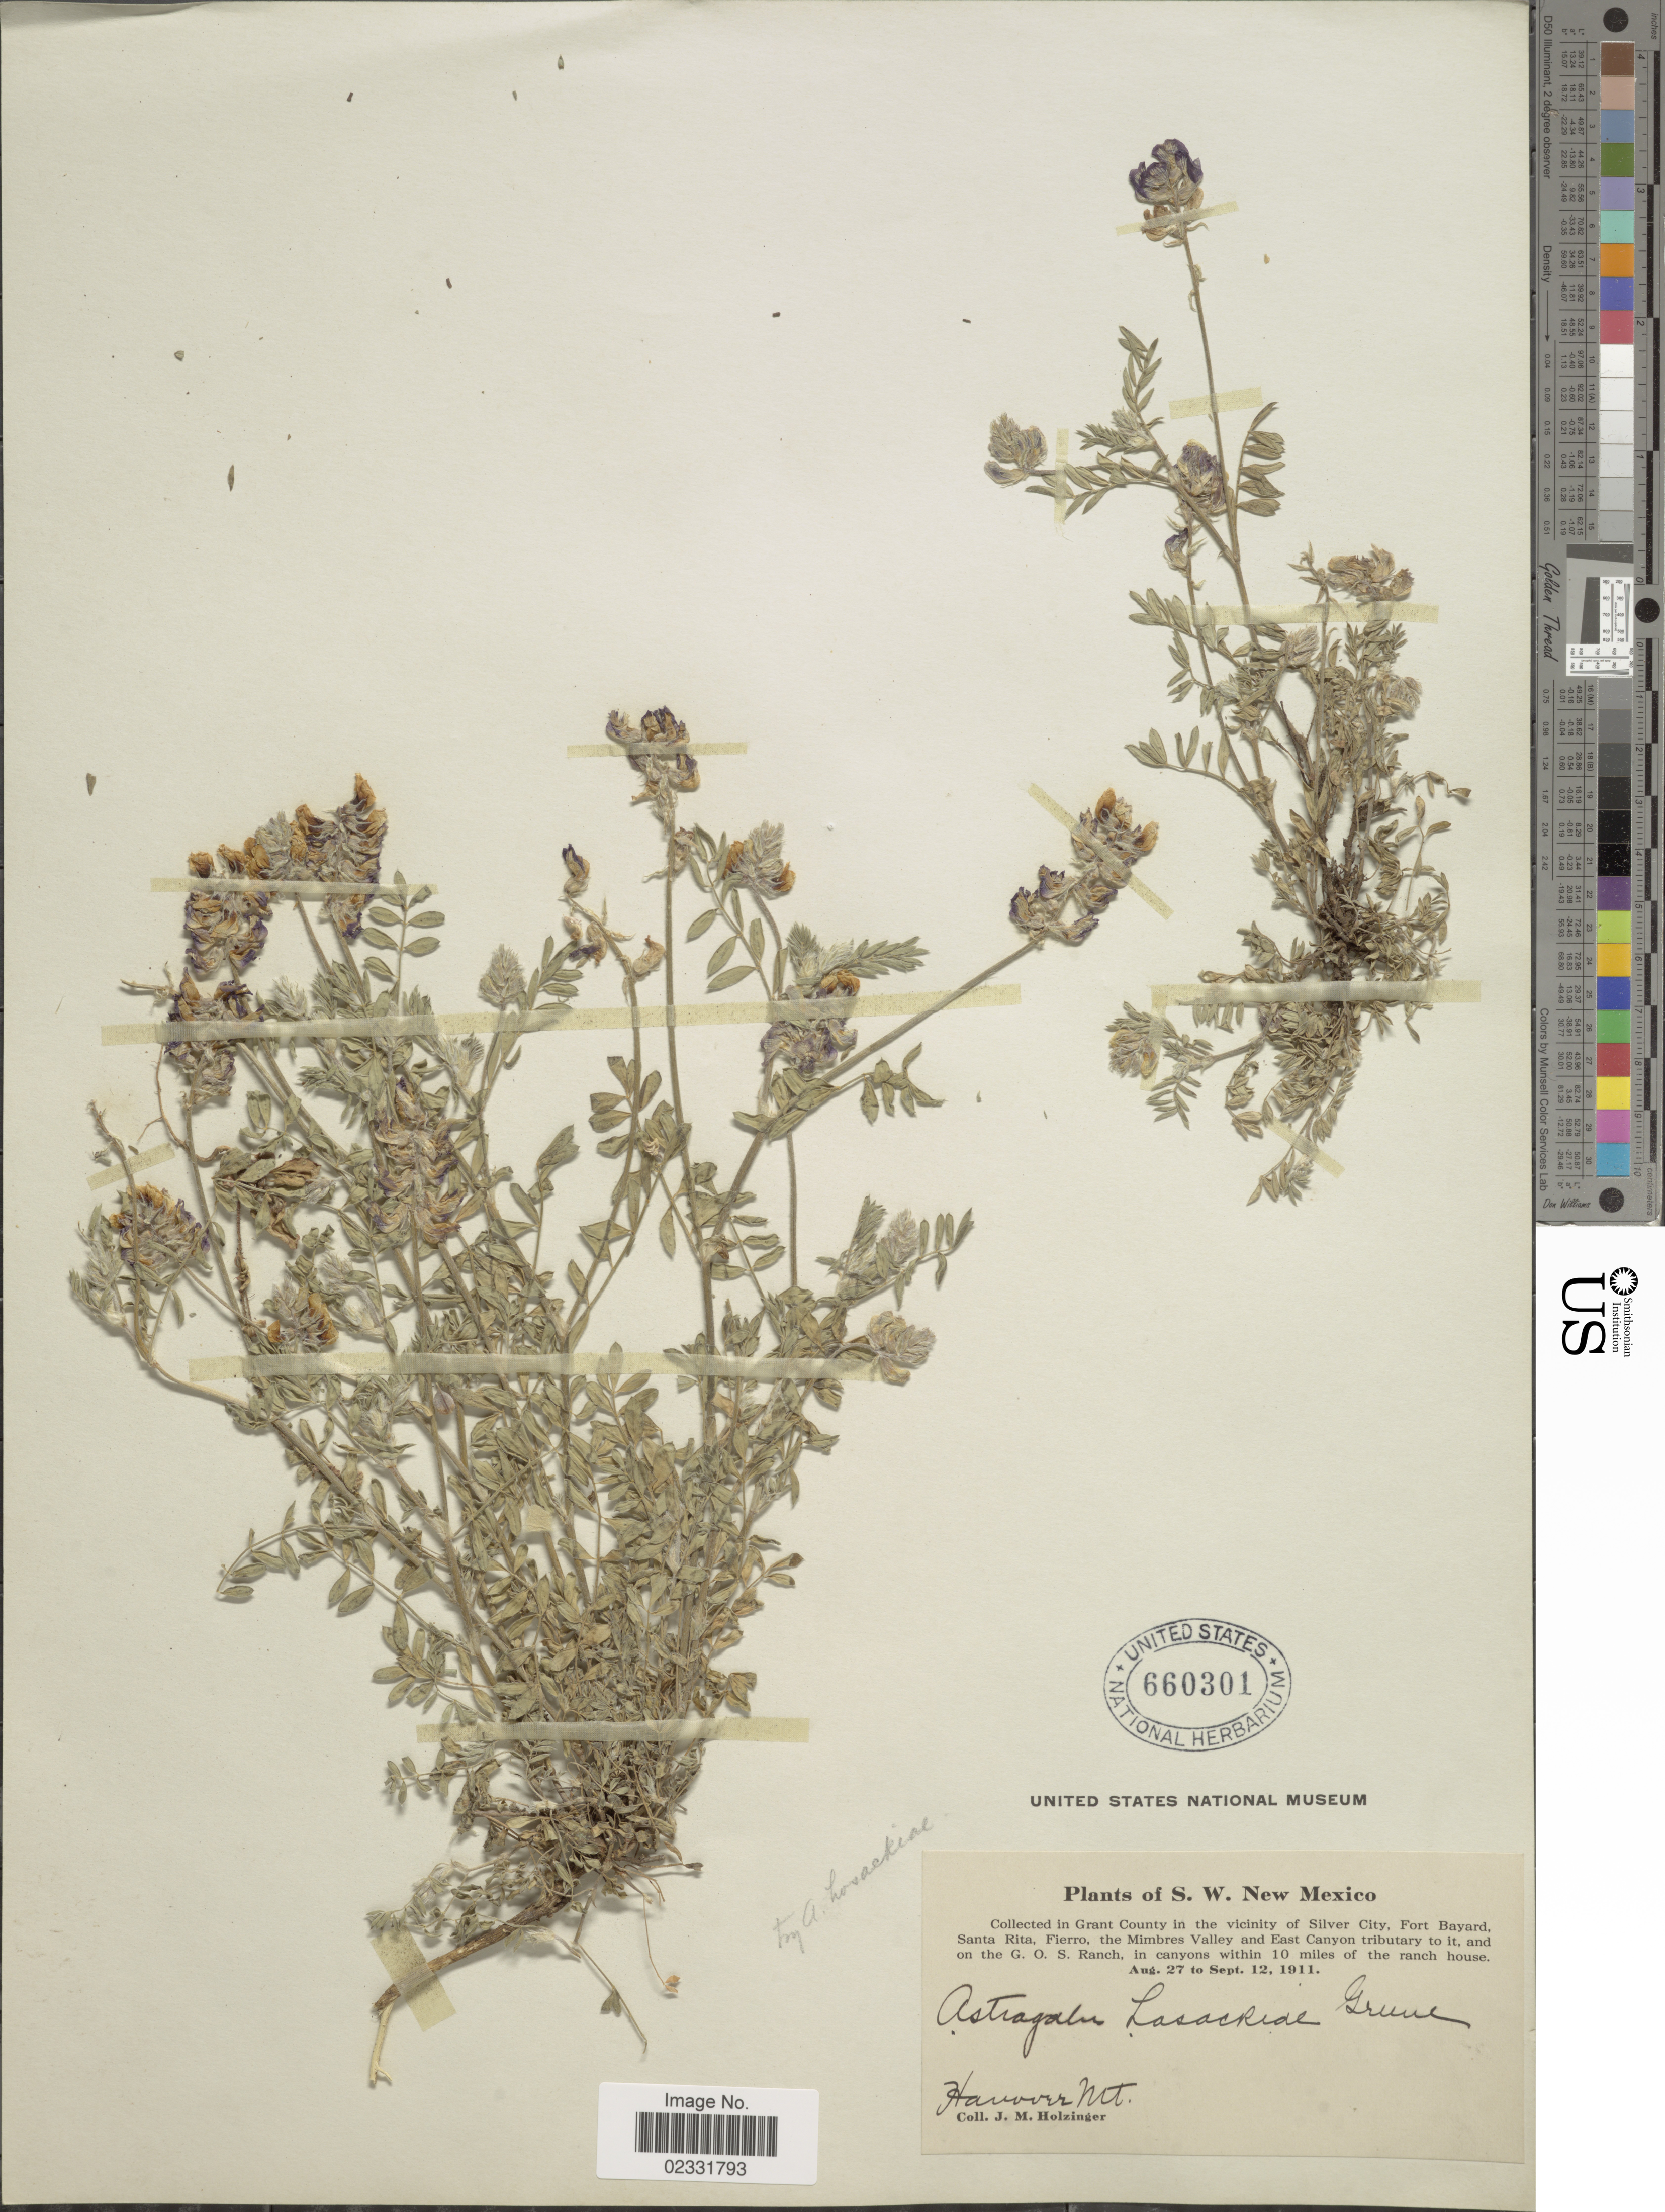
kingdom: Plantae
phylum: Tracheophyta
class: Magnoliopsida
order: Fabales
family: Fabaceae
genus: Astragalus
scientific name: Astragalus hosackiae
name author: Greene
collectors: J. M. Holzinger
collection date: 1911-08-27/1911-09-12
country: United States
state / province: New Mexico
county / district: Grant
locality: Hanover Mt., Grant County (in the vicinity of Silver City, Fort Bayard, Santa Rita, Fierro, the Mimbres Valley and East Canyon tributary to it, and on the G.O.S. Ranch, in canyons within 10 miles of the ranch house), S.W. New Mexico.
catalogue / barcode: US 660301